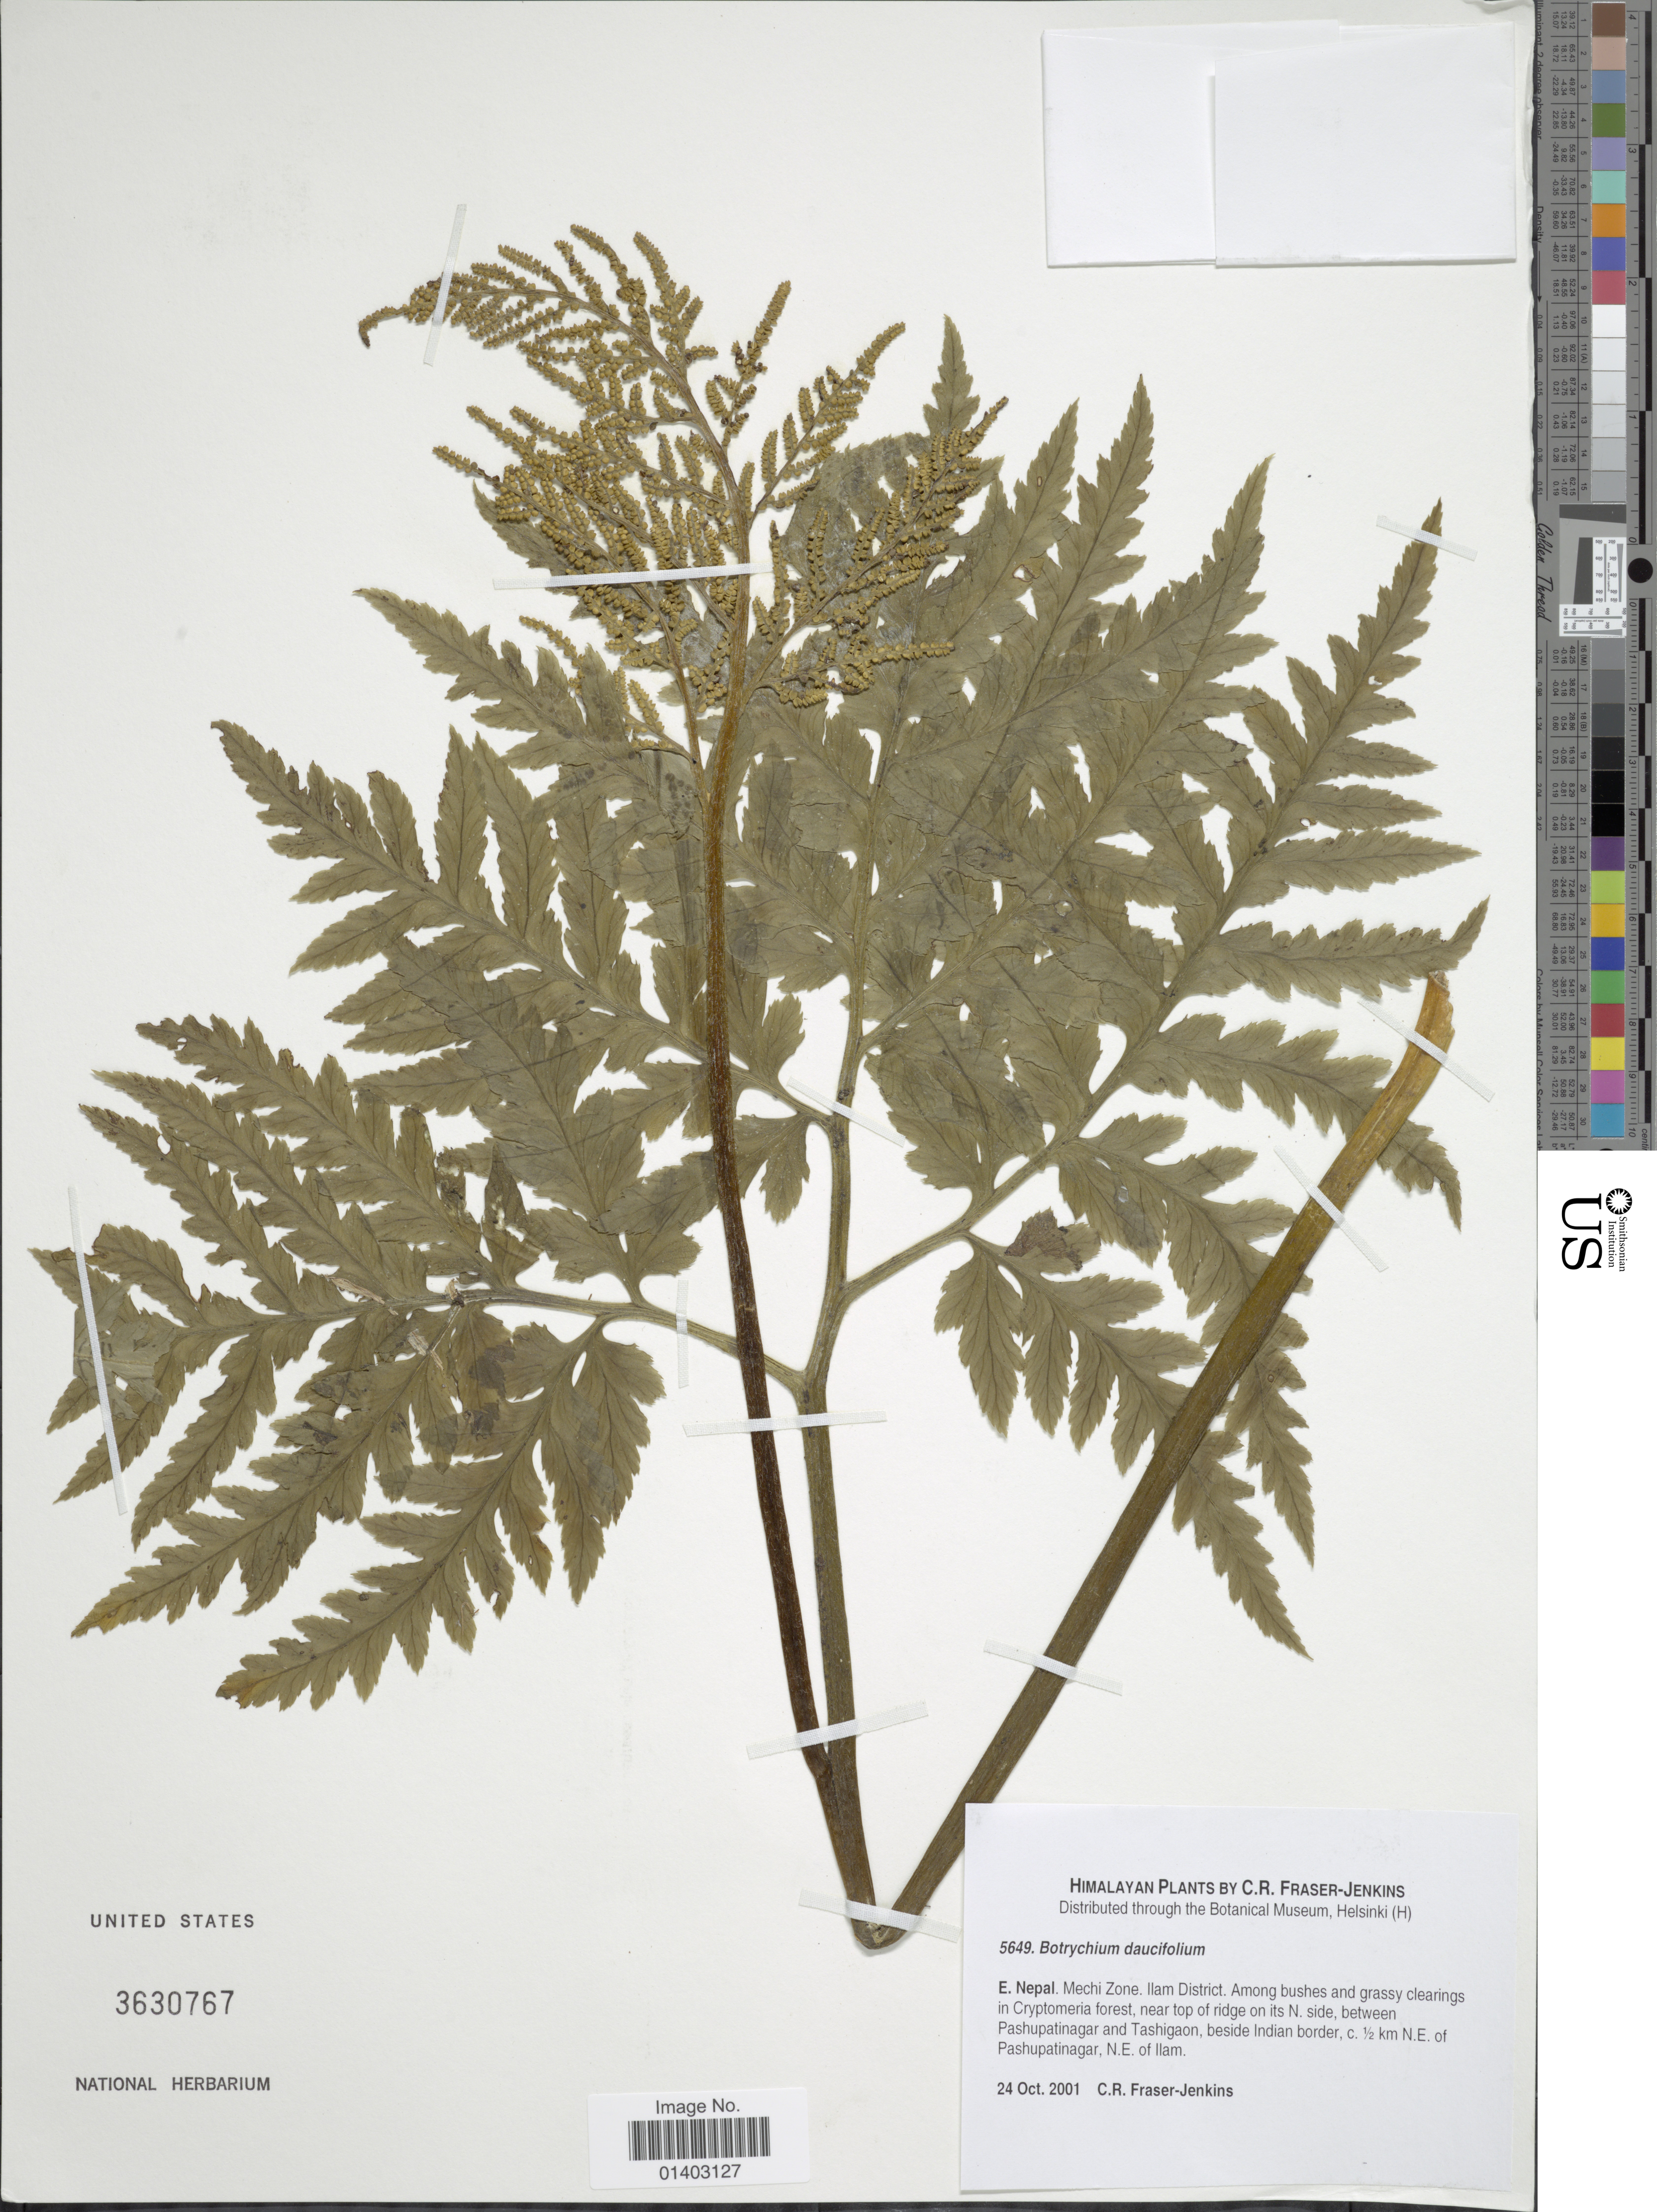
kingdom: Plantae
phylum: Tracheophyta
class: Polypodiopsida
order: Ophioglossales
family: Ophioglossaceae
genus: Botrychium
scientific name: Botrychium daucifolium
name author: (Wall.) Hook. & Grev.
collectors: C. R. Fraser-Jenkins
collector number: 5649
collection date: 2001-10-24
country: Nepal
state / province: Mechi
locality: E Nepal, Mechi Zone, Ilam District. Among bushes and grassy clearings in Cryptomeria forest, near top of ridge on its N. side between Pashupatinagar and Tashigaon, beside Indian border, c ½ km N.E. of Pashupatinagae, N.E. of Ilam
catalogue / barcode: US 3630767